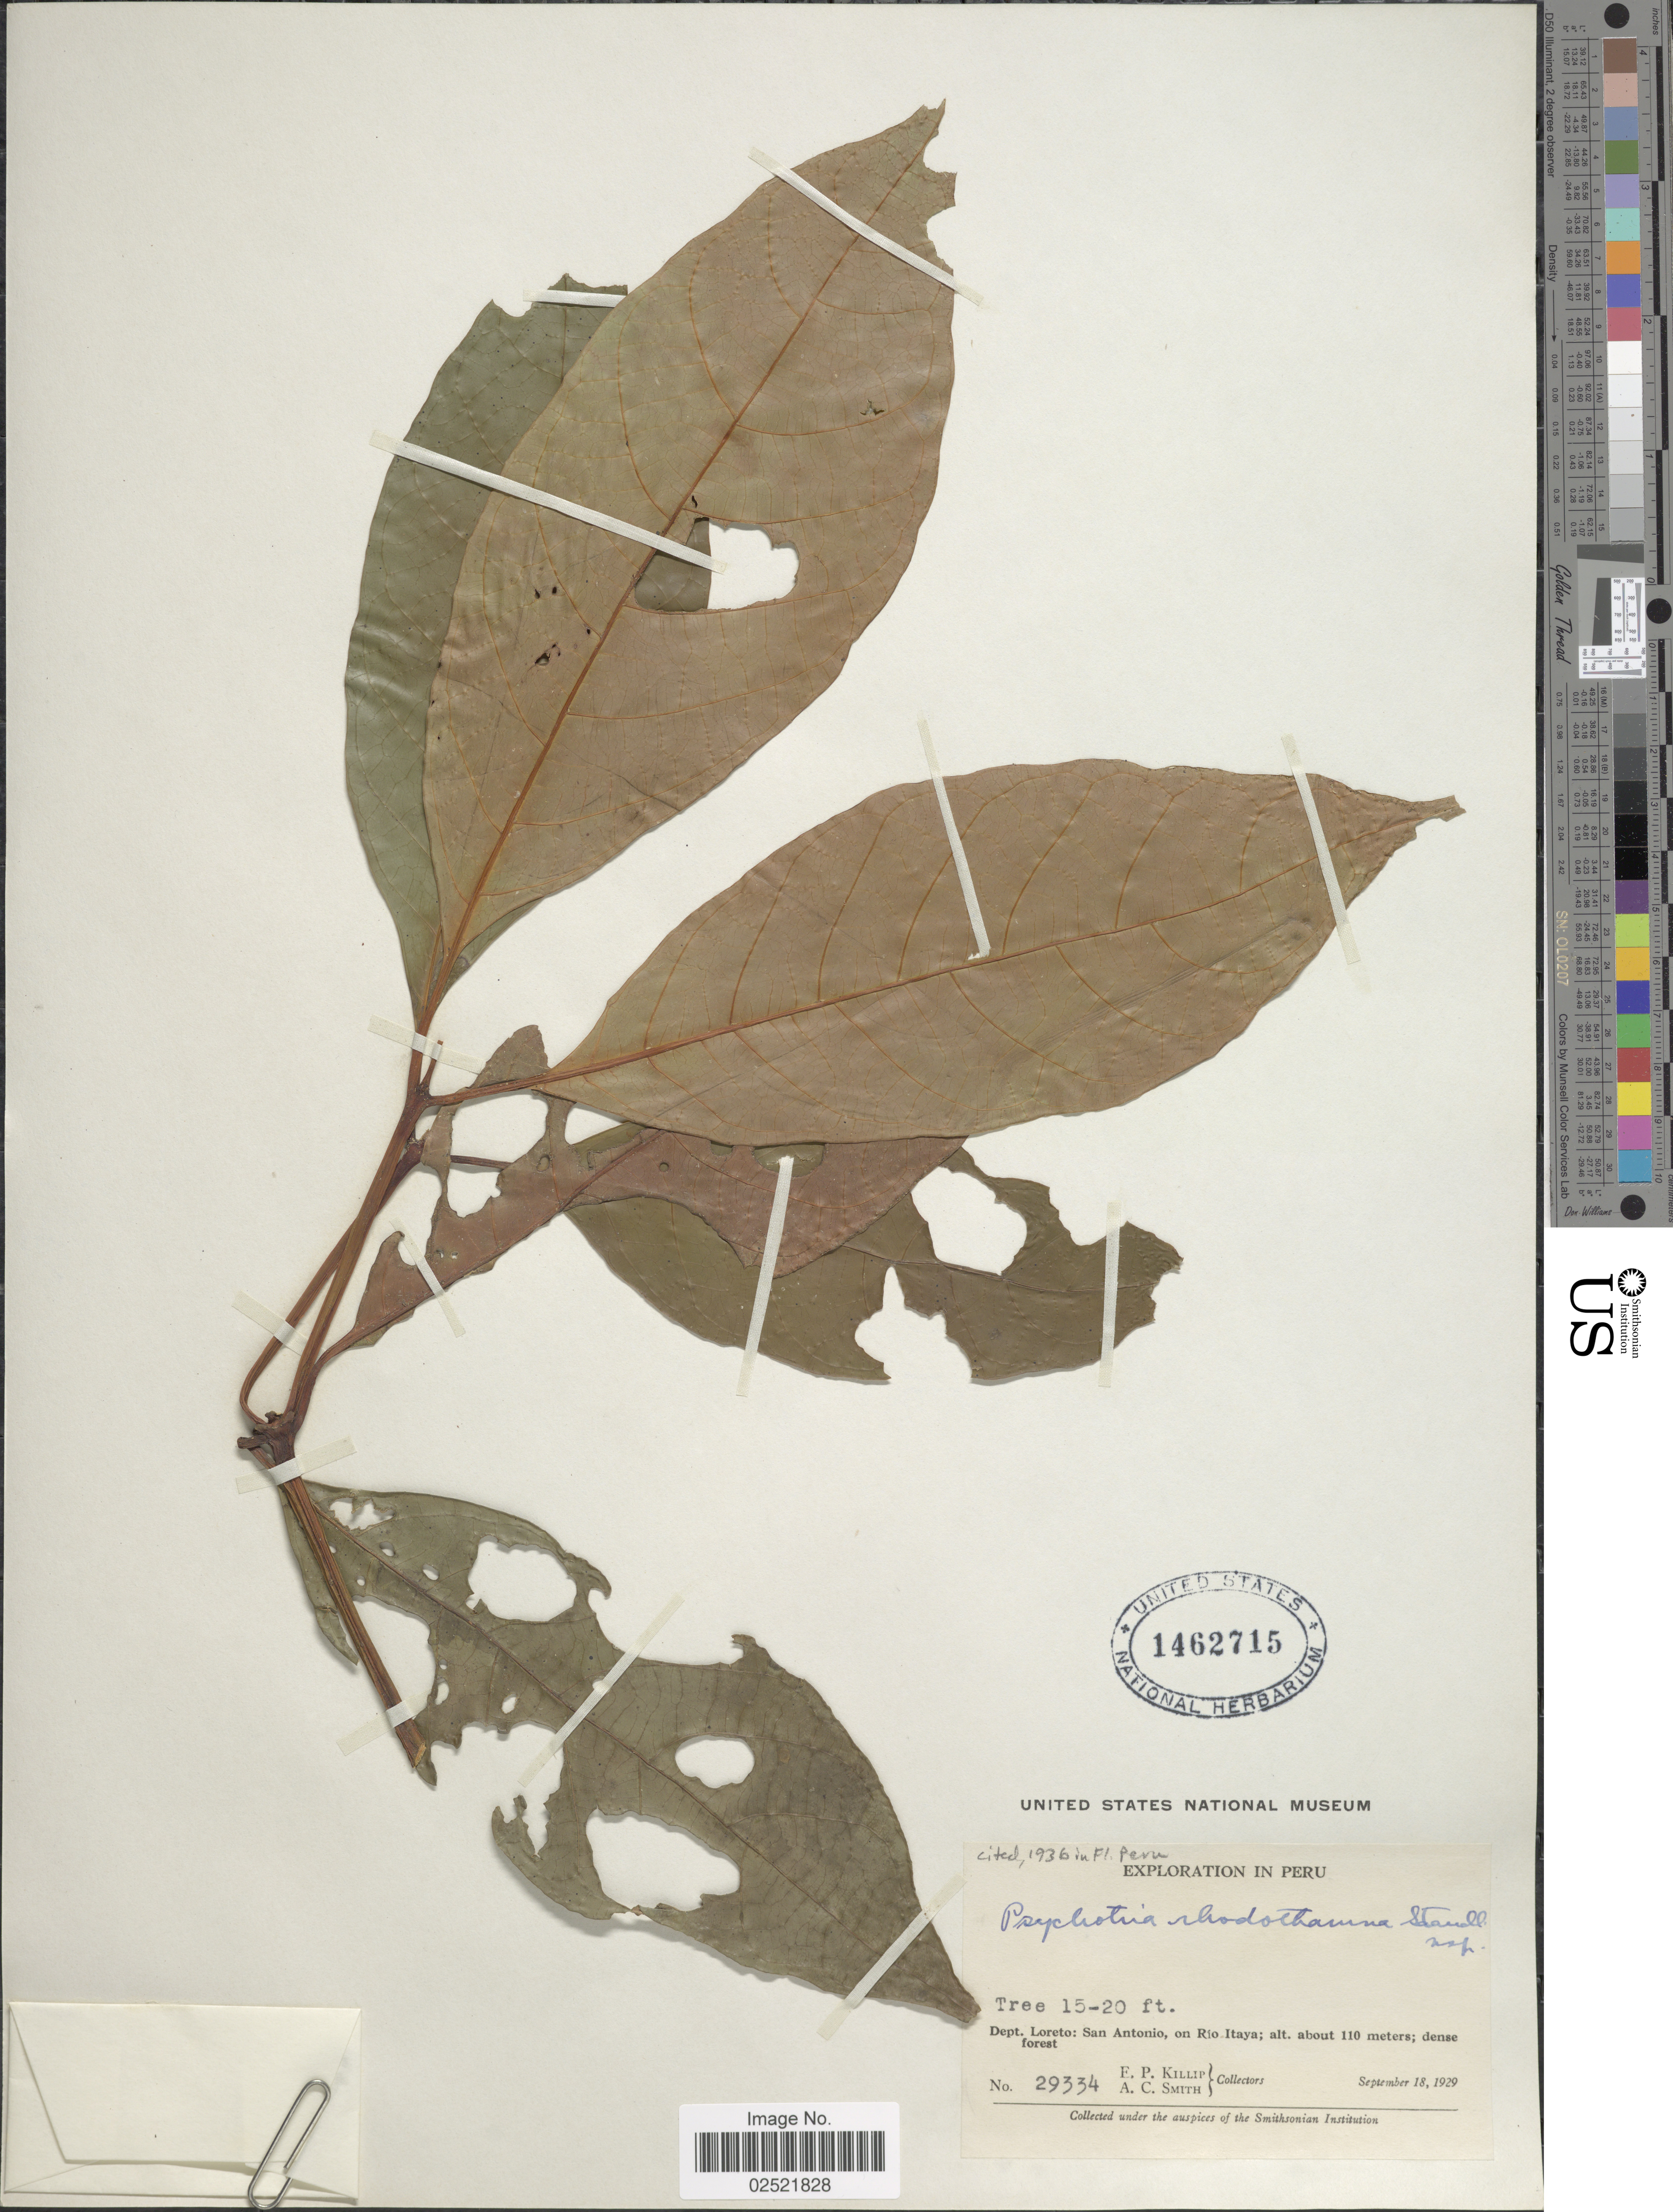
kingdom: Plantae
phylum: Tracheophyta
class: Magnoliopsida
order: Gentianales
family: Rubiaceae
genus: Psychotria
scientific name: Psychotria rhodothamna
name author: Standl.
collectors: E. P. Killip & A. C. Smith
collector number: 29334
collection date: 1929-09-18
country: Peru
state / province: Loreto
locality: San Antonio, on Rio Itaya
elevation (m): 110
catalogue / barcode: US 1462715